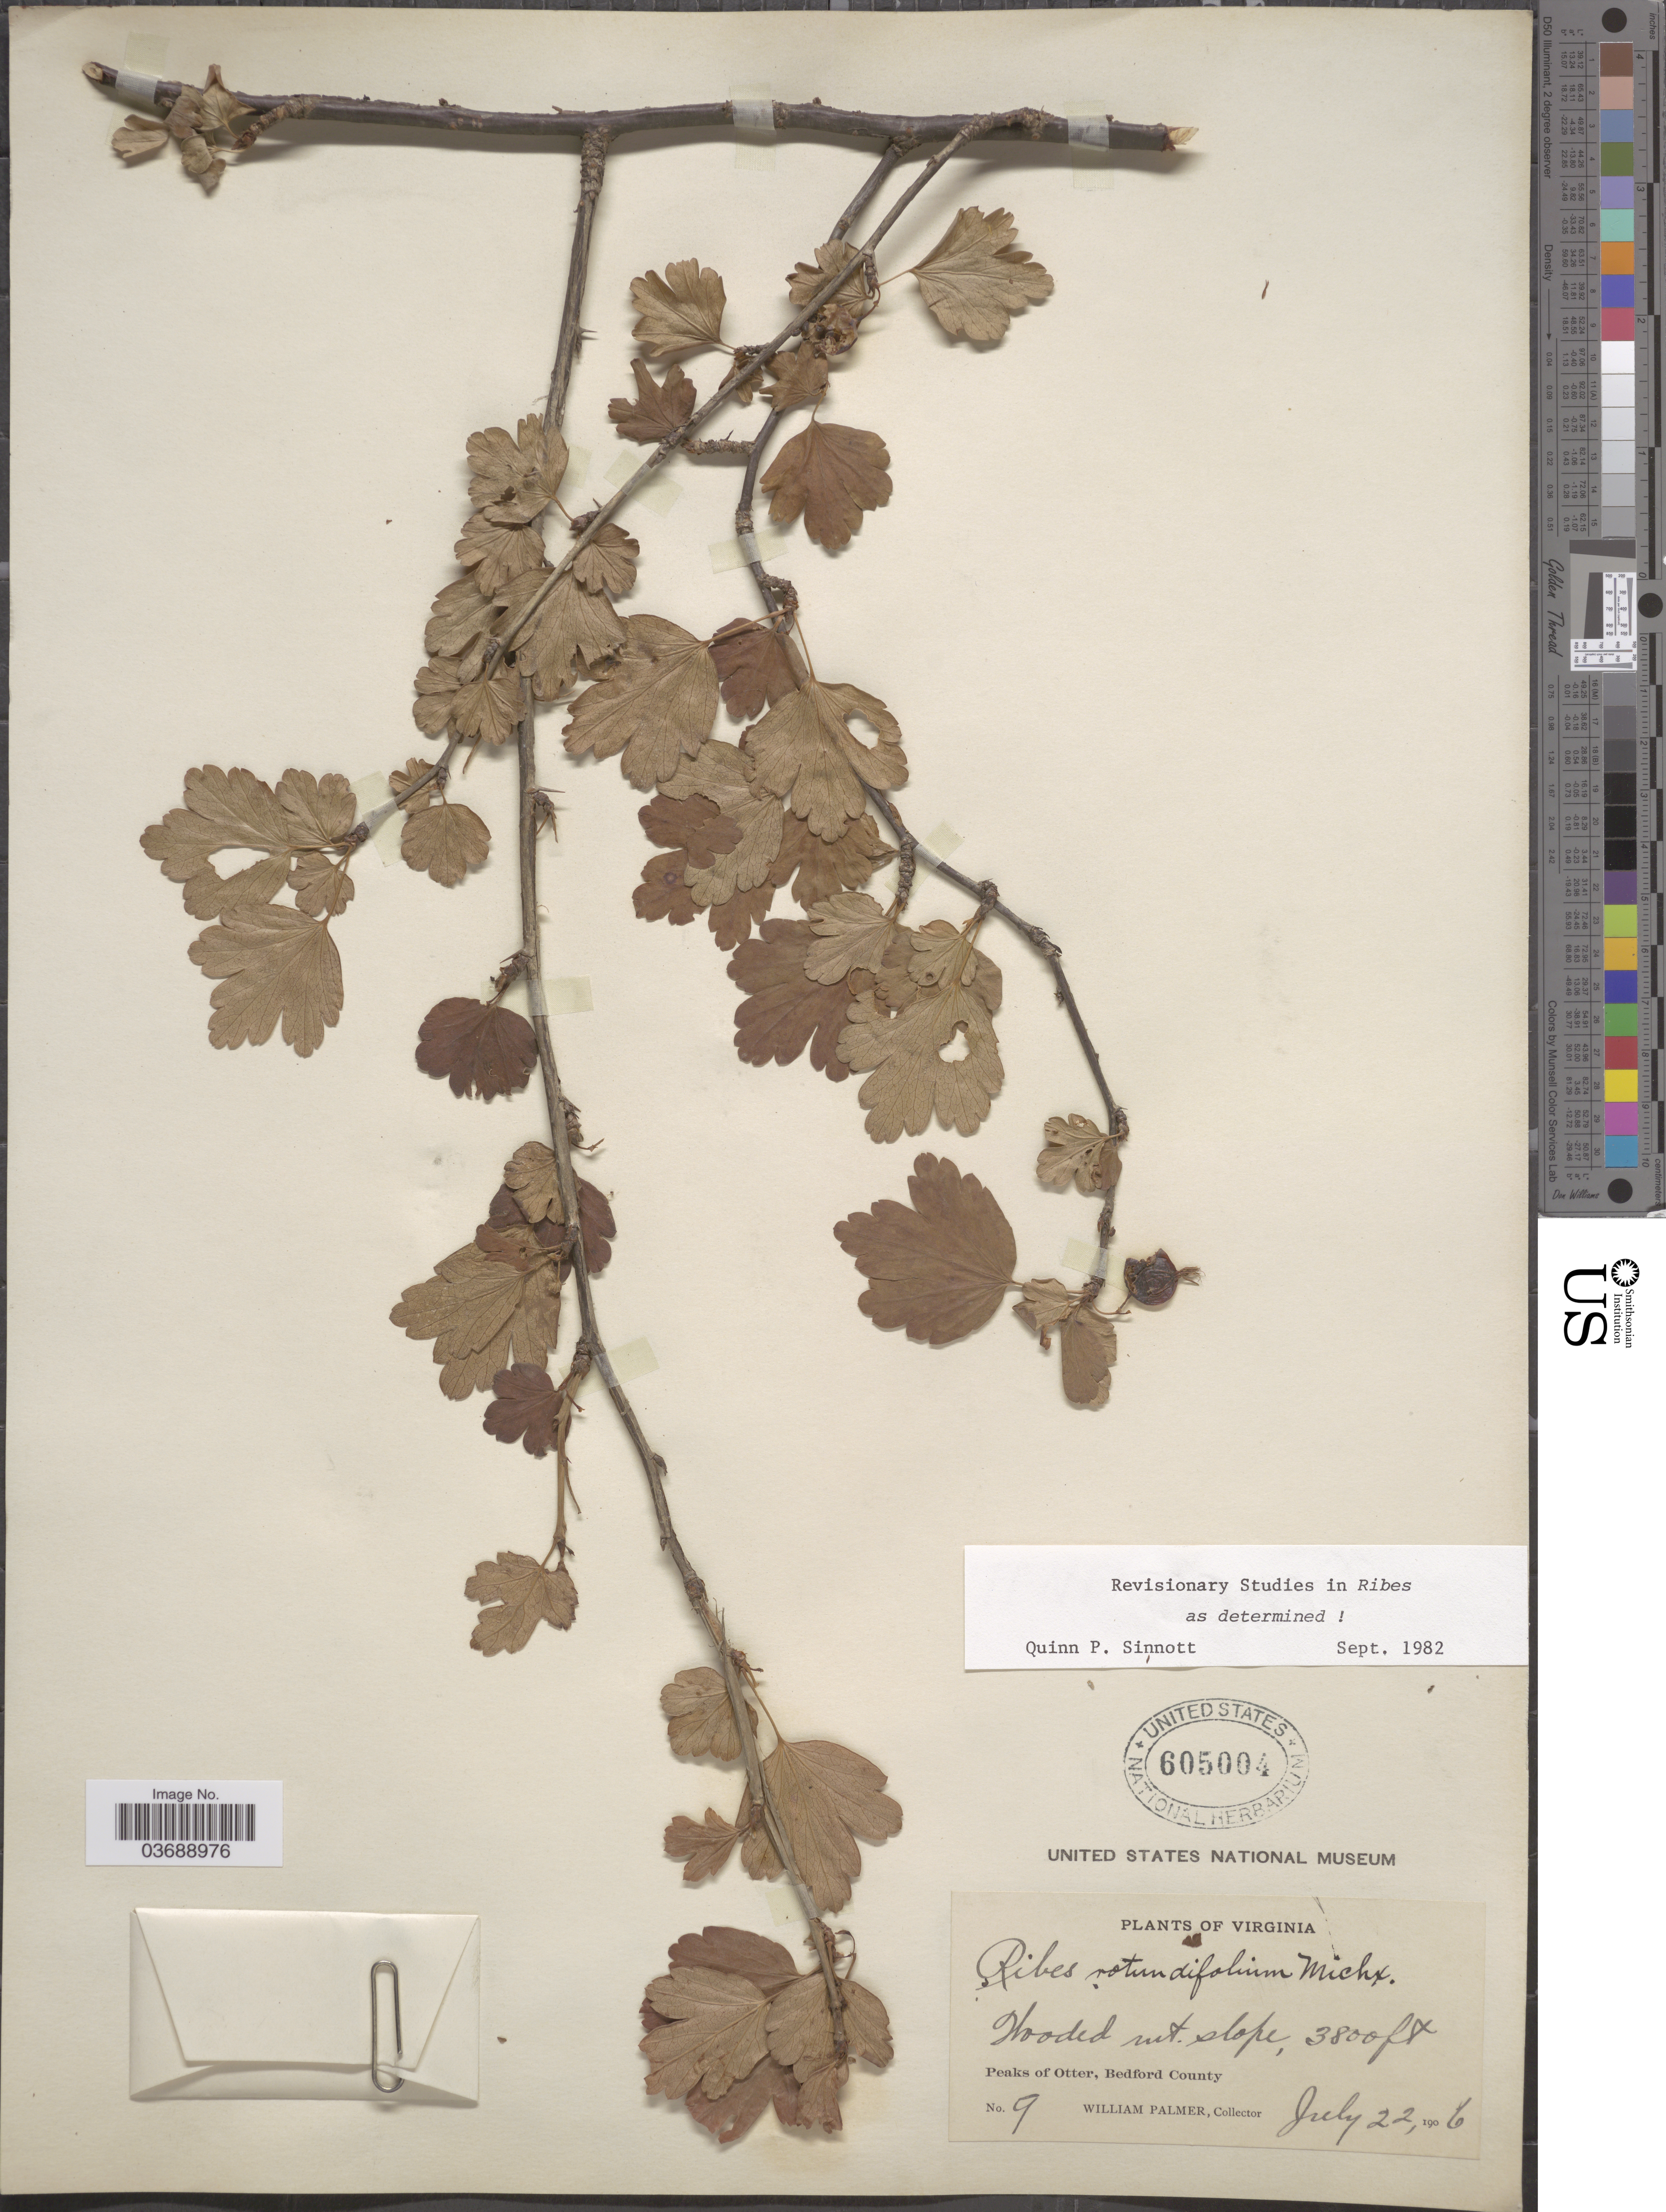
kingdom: Plantae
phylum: Tracheophyta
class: Magnoliopsida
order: Saxifragales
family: Grossulariaceae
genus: Ribes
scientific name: Ribes rotundifolium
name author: Michx.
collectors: W. Palmer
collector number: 9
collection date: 1906-07-22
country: United States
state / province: Virginia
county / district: Bedford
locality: Wooded mt. slope, Peaks of Otter, Bedford County.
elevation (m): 1158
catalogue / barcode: US 605004